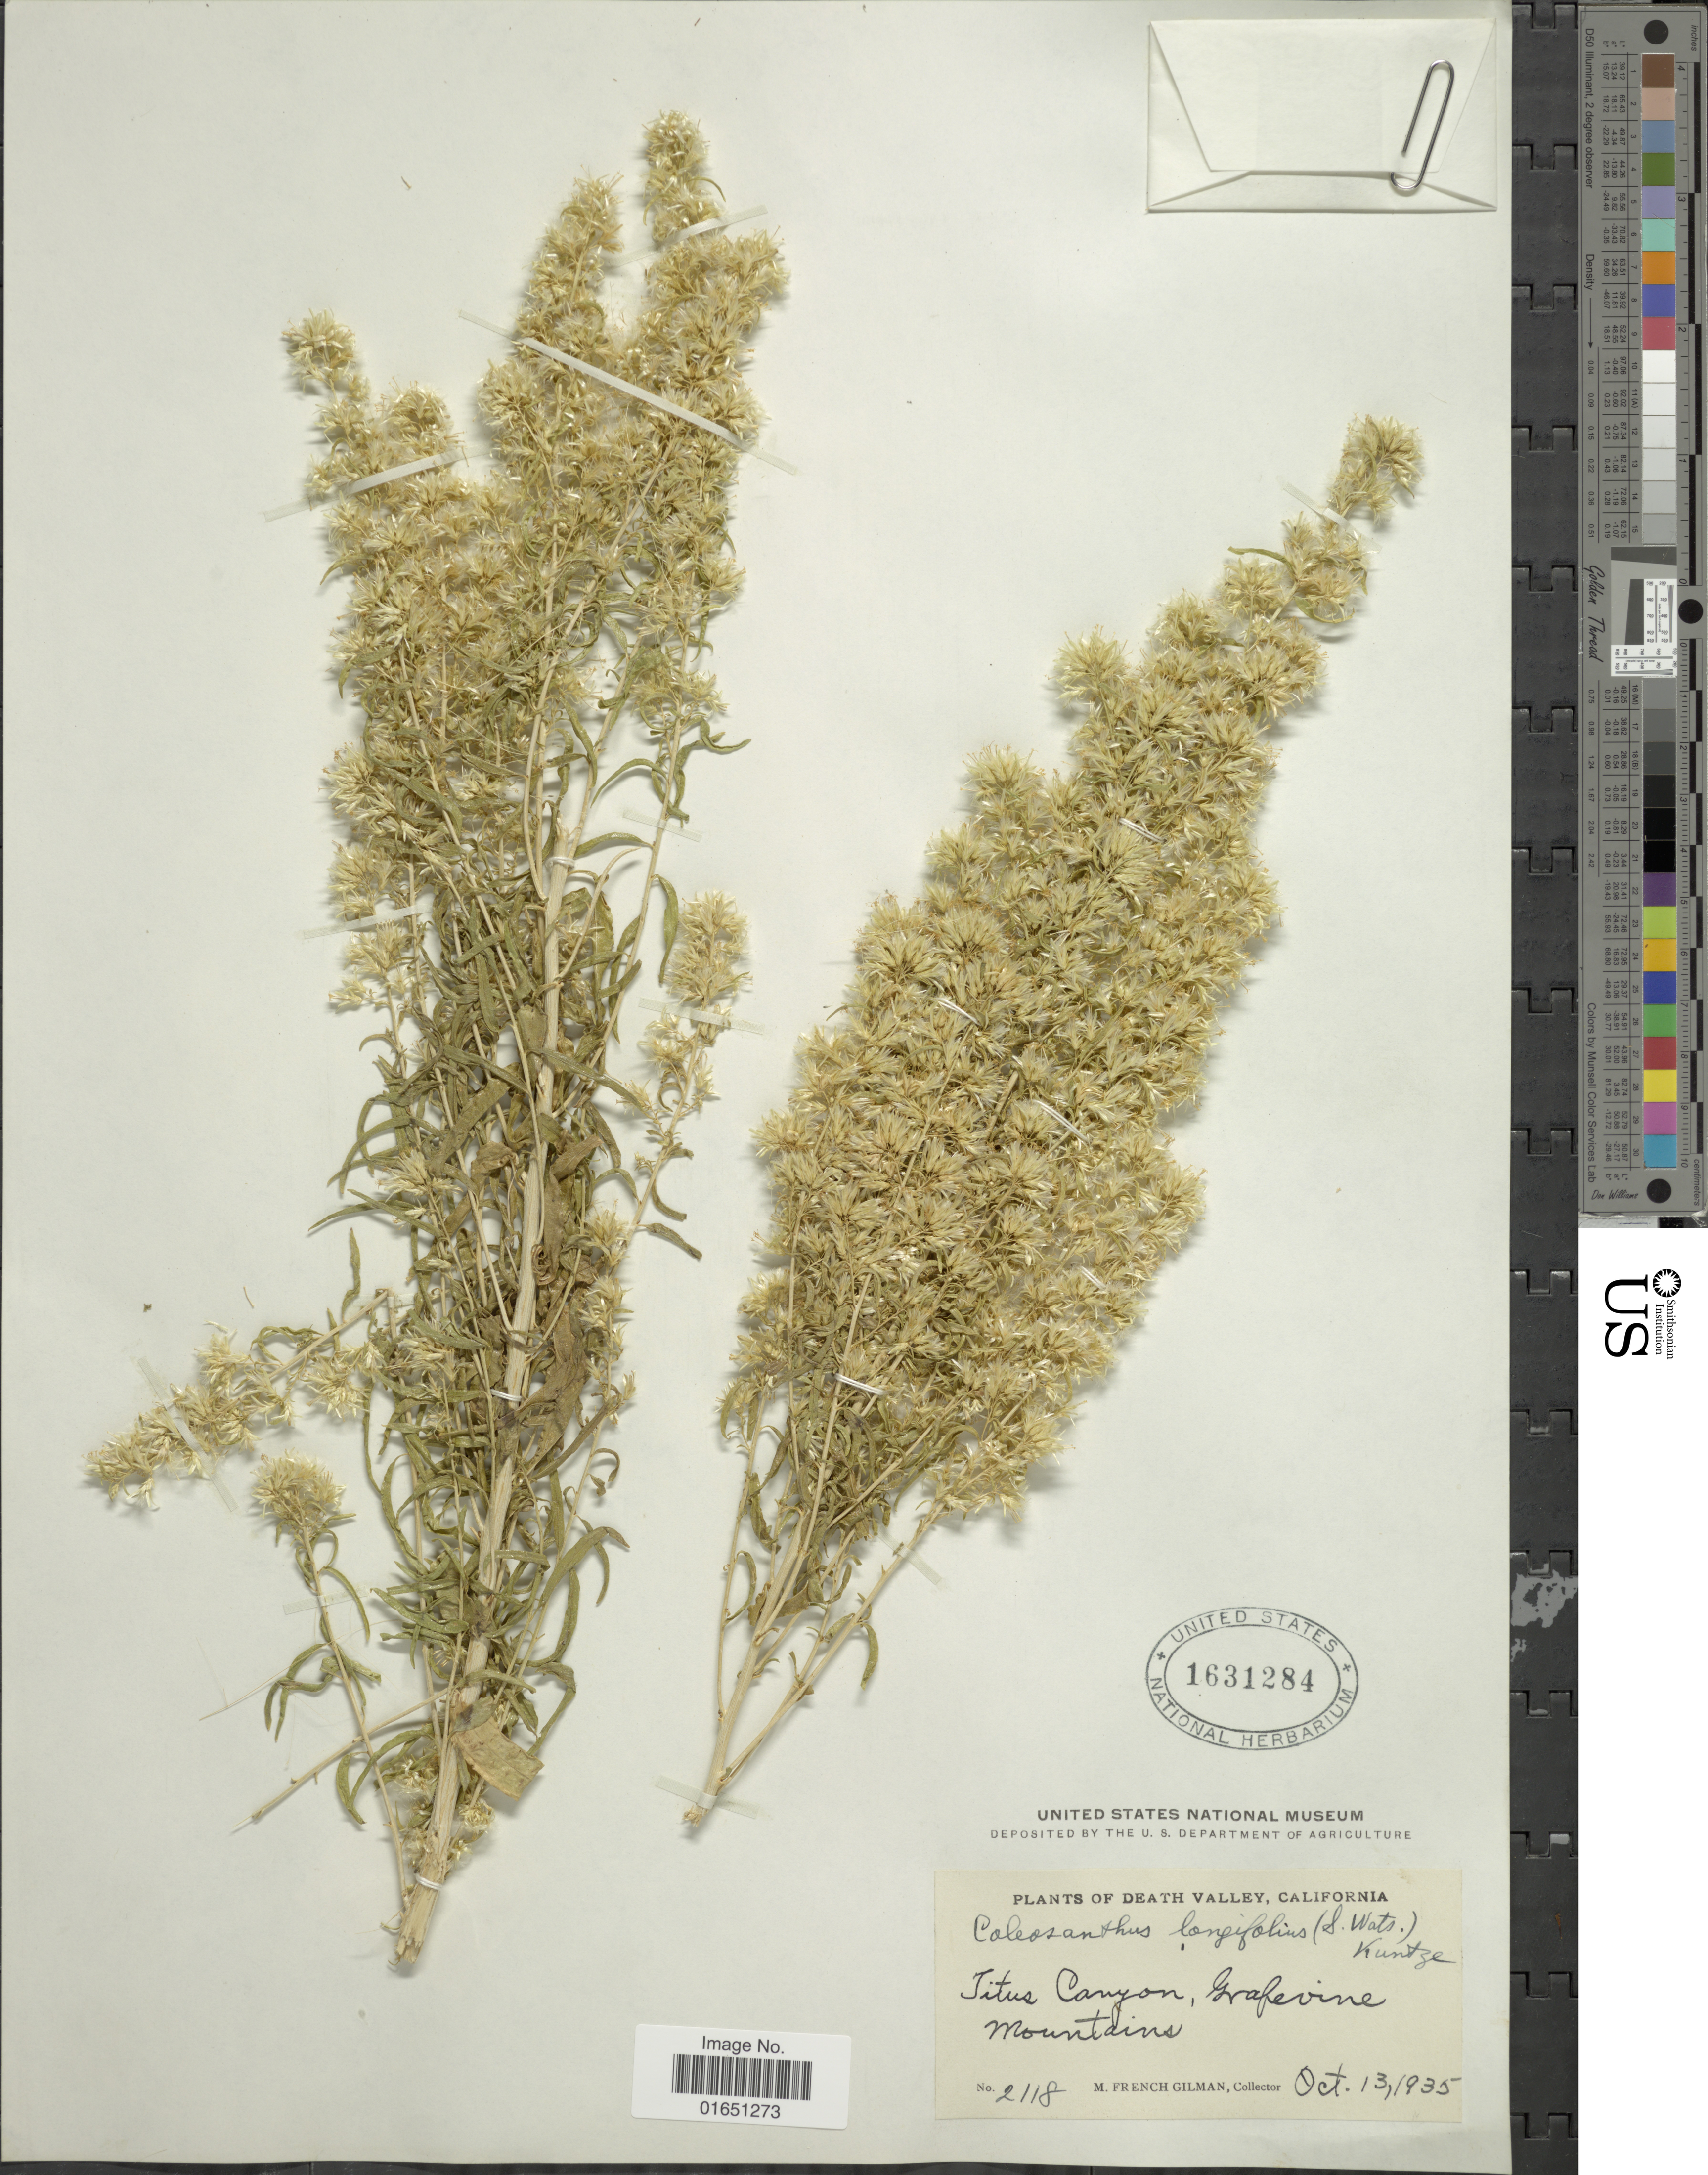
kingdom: Plantae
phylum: Tracheophyta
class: Magnoliopsida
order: Asterales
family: Asteraceae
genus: Brickellia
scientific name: Brickellia longifolia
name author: S. Watson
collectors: M. F. Gilman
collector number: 2118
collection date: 1935-10-13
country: United States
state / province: California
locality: Death Valley, Iitus Canyon, Grafevine Mountain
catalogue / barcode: US 1631284